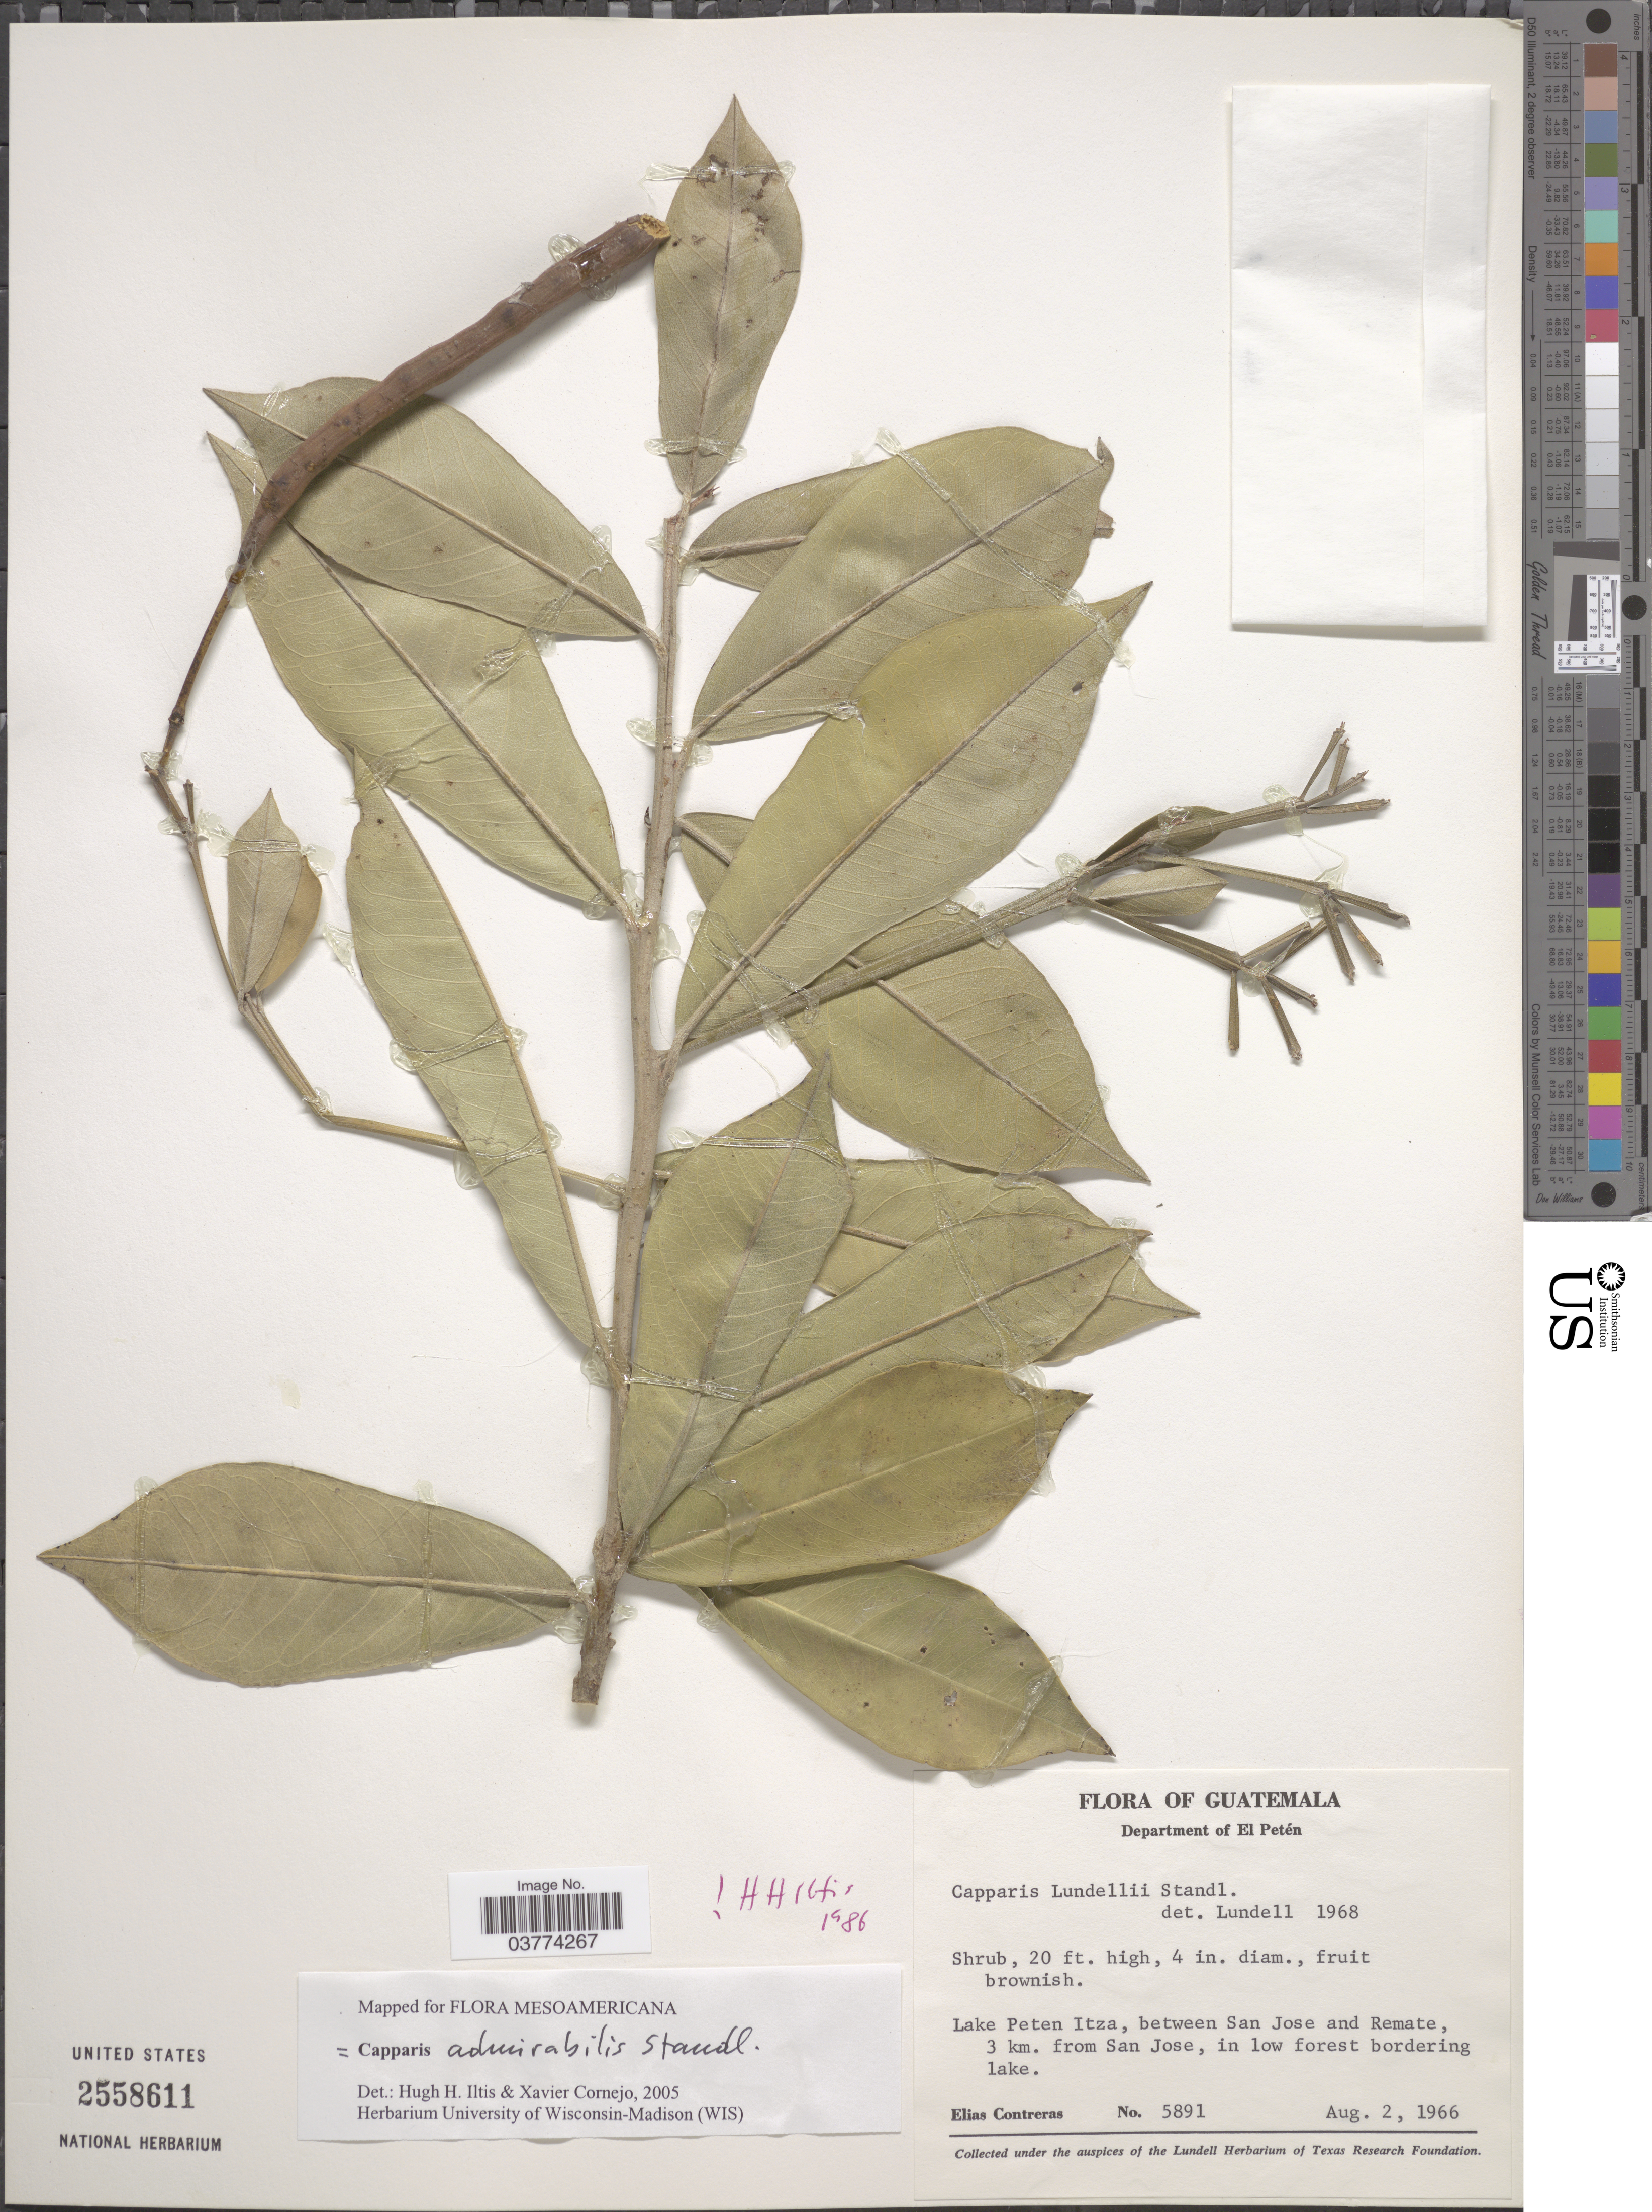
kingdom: Plantae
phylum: Tracheophyta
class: Magnoliopsida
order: Brassicales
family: Capparaceae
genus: Quadrella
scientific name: Quadrella lundellii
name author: (Standl.) Iltis & Cornejo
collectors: E. Contreras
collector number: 5891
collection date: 1966-08-02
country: Guatemala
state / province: El Peten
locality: Department of El Petén. Lake Peten Itza, between San Jose and Remate, 3 km. from San Jose.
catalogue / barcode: US 2558611